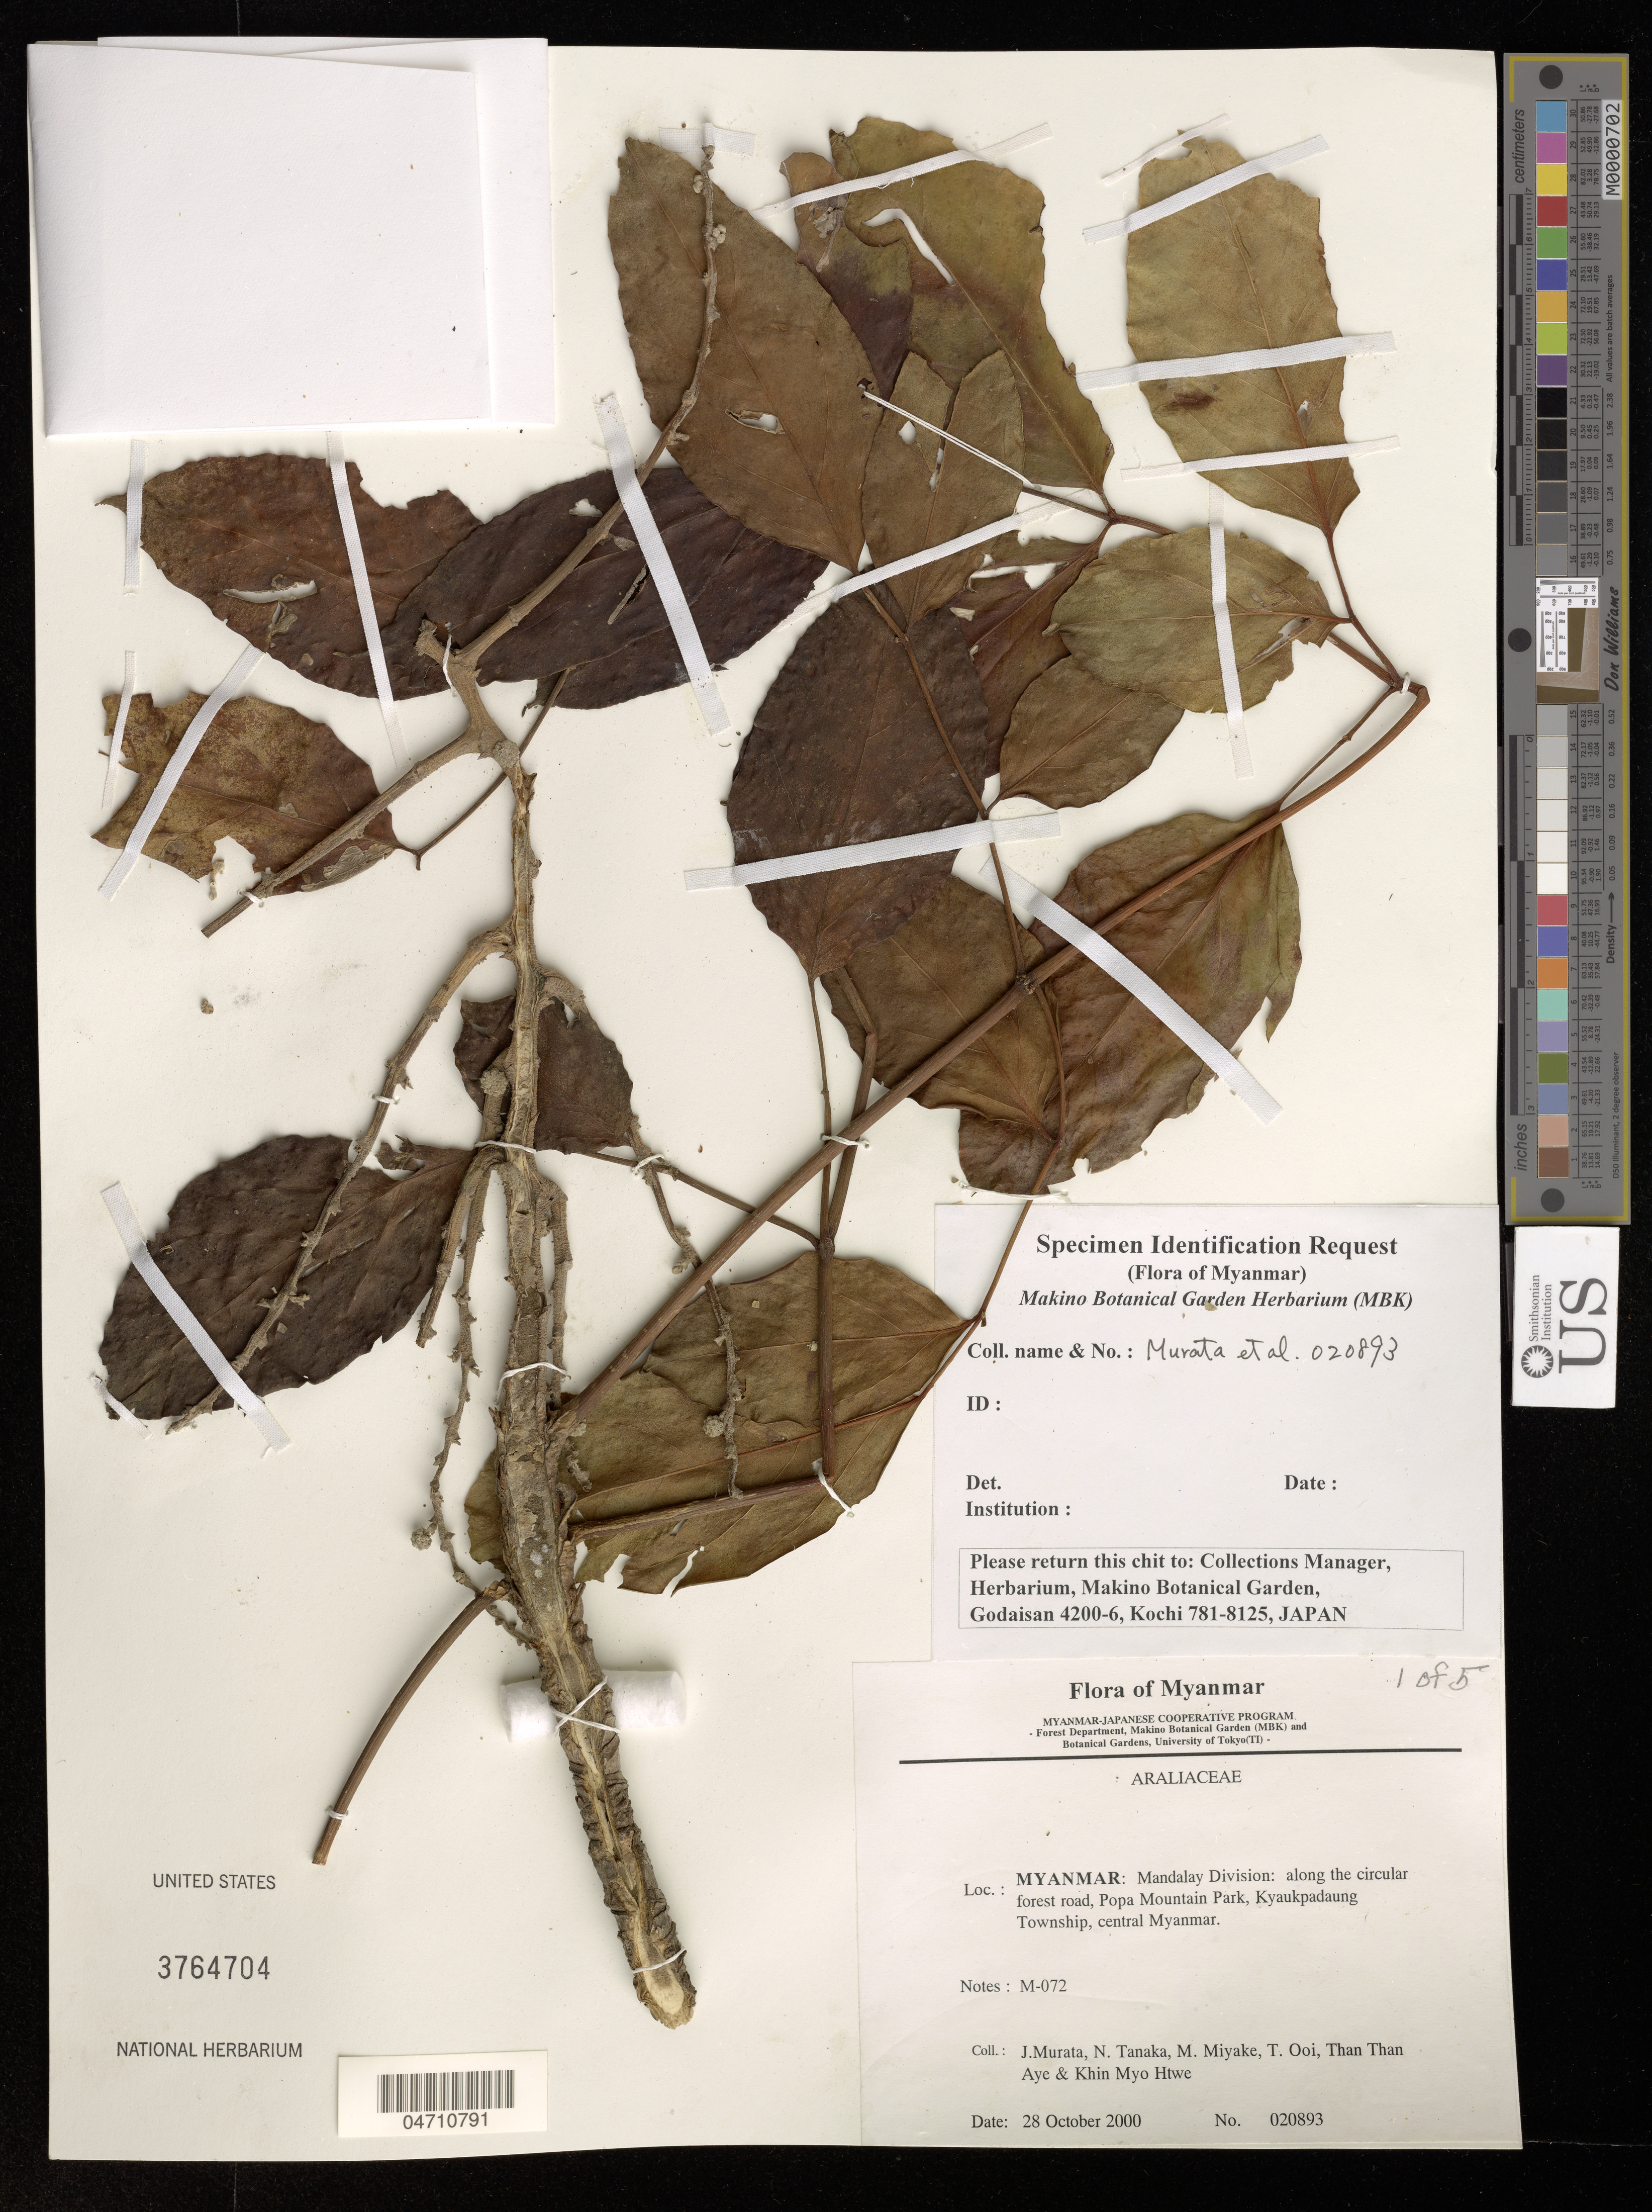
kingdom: Plantae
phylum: Tracheophyta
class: Magnoliopsida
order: Apiales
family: Araliaceae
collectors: J. Murata, N. Tanaka, M. Miyake, T. Ooi & et al.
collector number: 020893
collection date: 2000-10-28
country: Myanmar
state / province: Mandalay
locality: Mandalay Division: along the circular forest road, Popa Mountain Park, Kyaukpadaung Township, central Myanmar.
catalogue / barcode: US 3764704